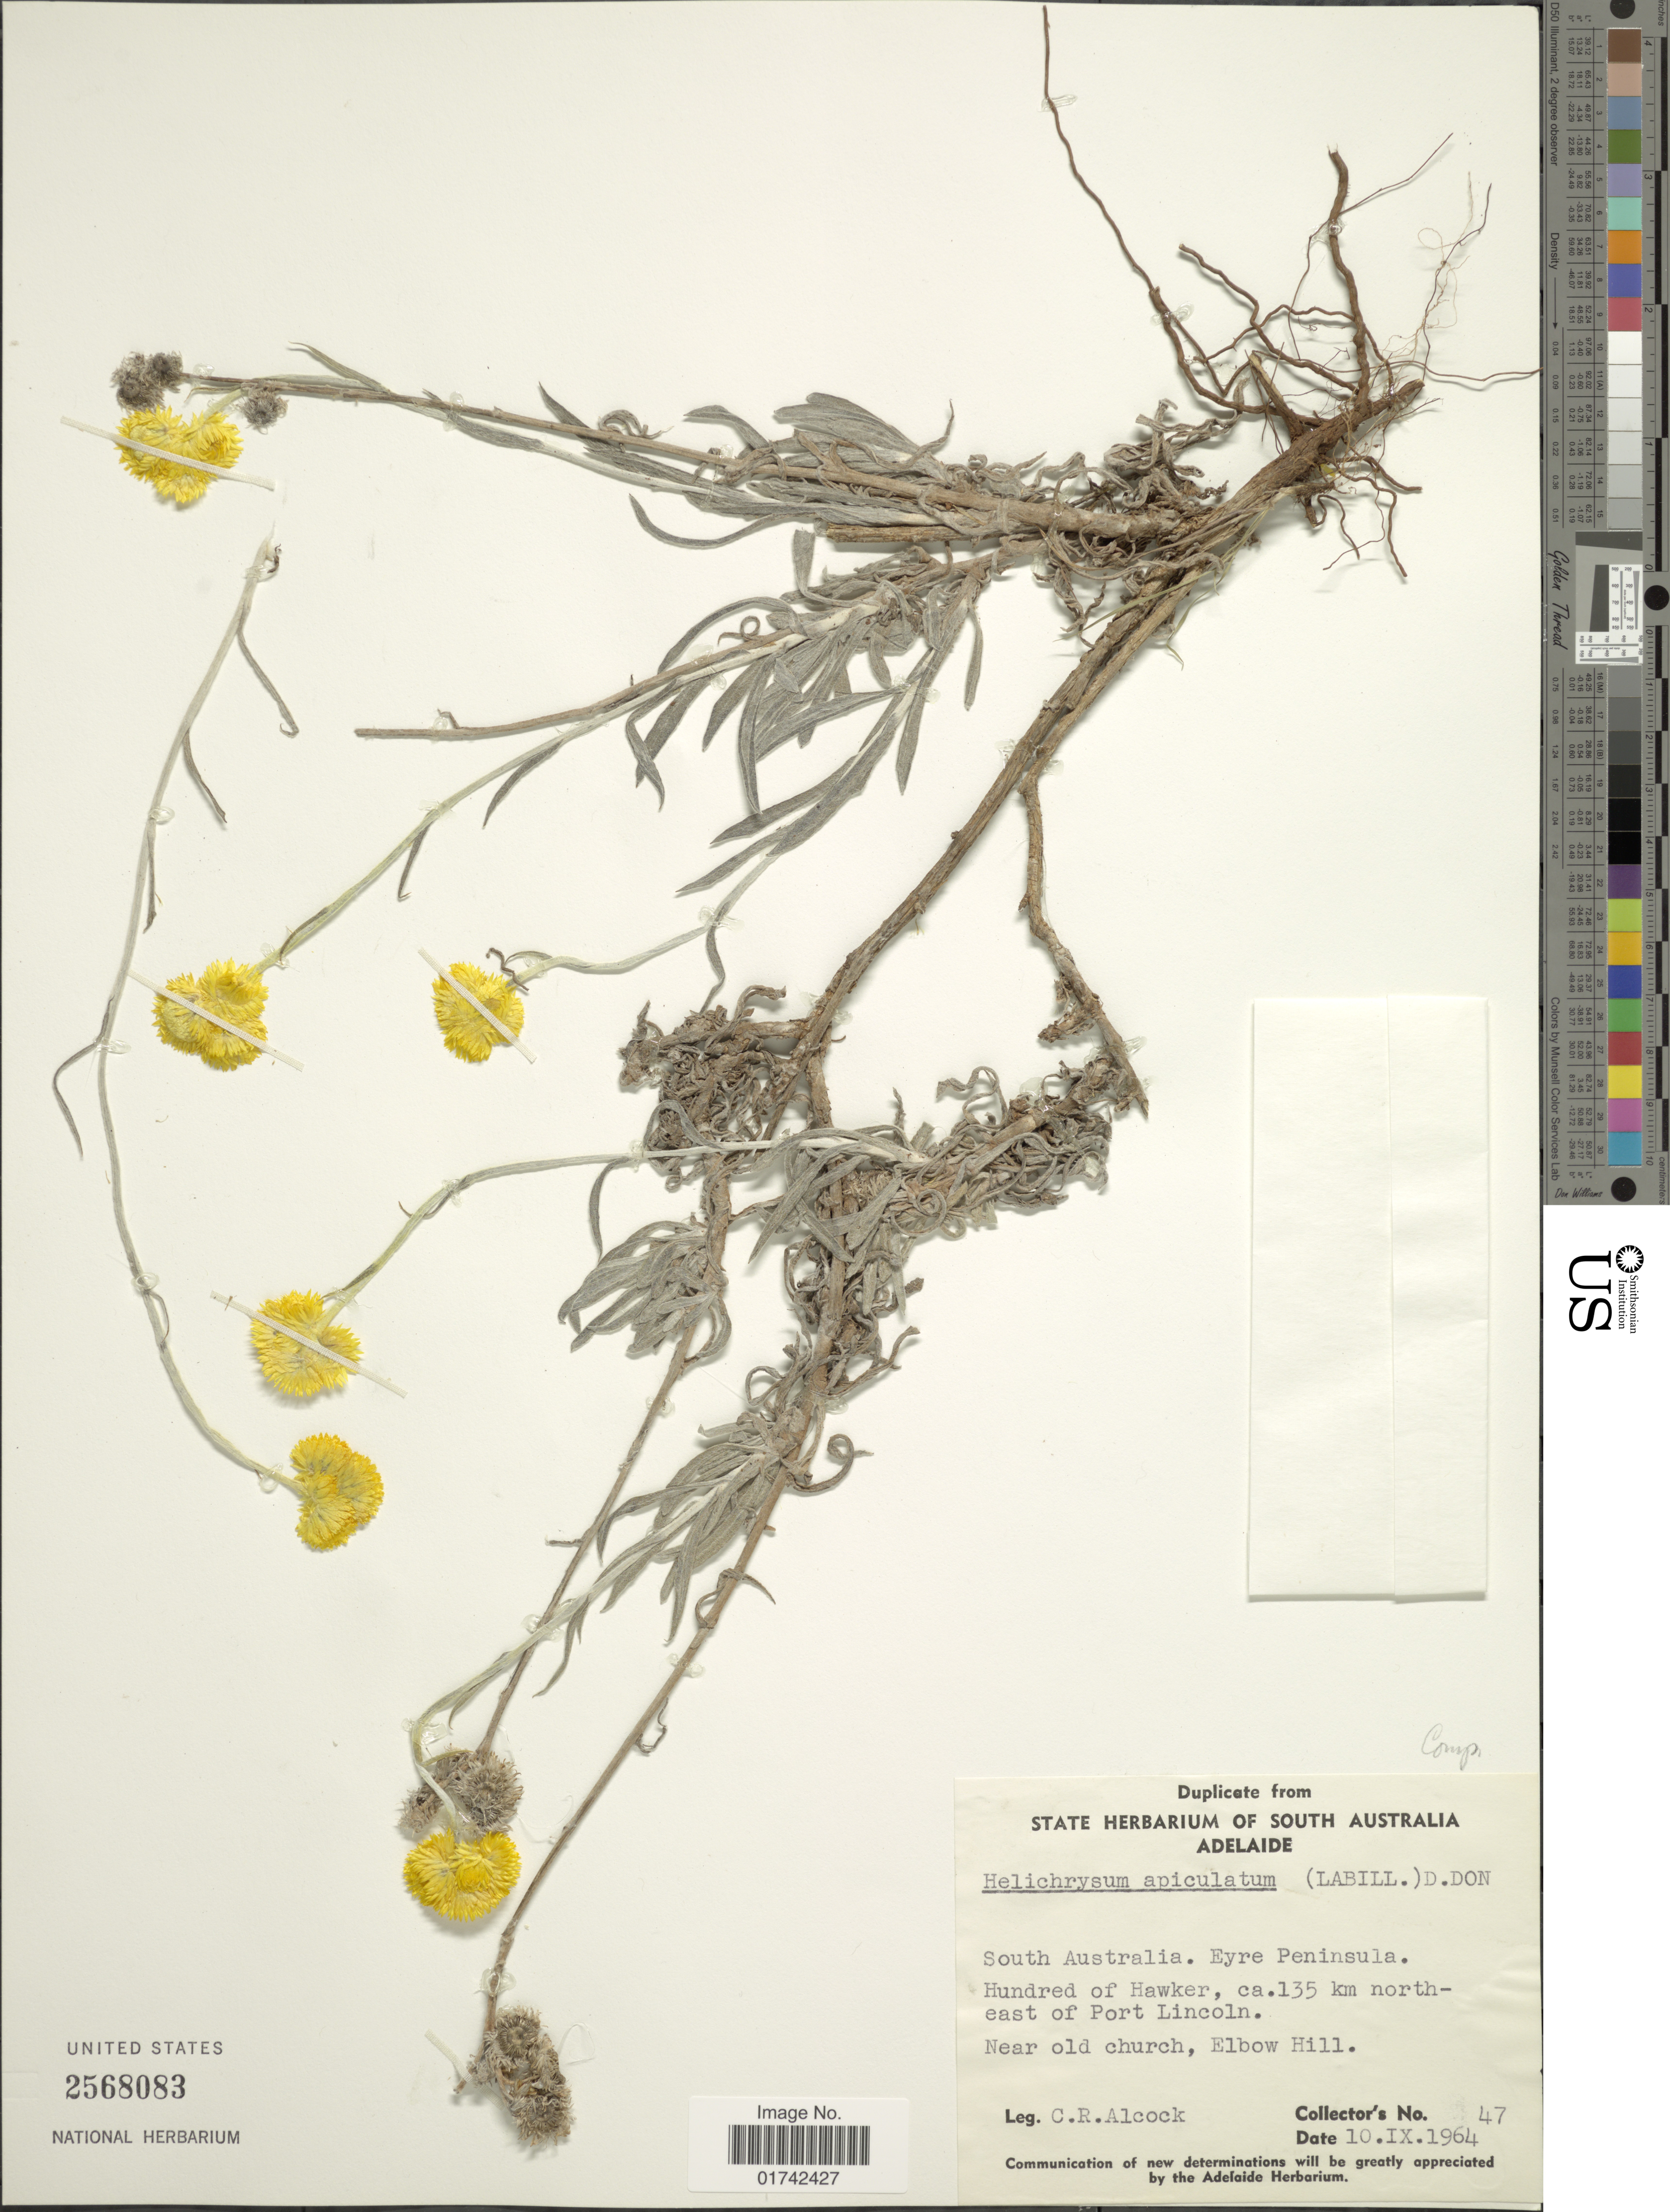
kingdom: Plantae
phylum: Tracheophyta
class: Magnoliopsida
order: Asterales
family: Asteraceae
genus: Helichrysum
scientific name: Helichrysum apiculatum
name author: (Labill.) D. Don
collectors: C. Alcock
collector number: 47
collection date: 1964-09-10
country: Australia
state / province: South Australia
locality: Eyre Peninsula, Hundred of Hawker, ca 135 km northeast of Port Lincoln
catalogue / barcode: US 2568083